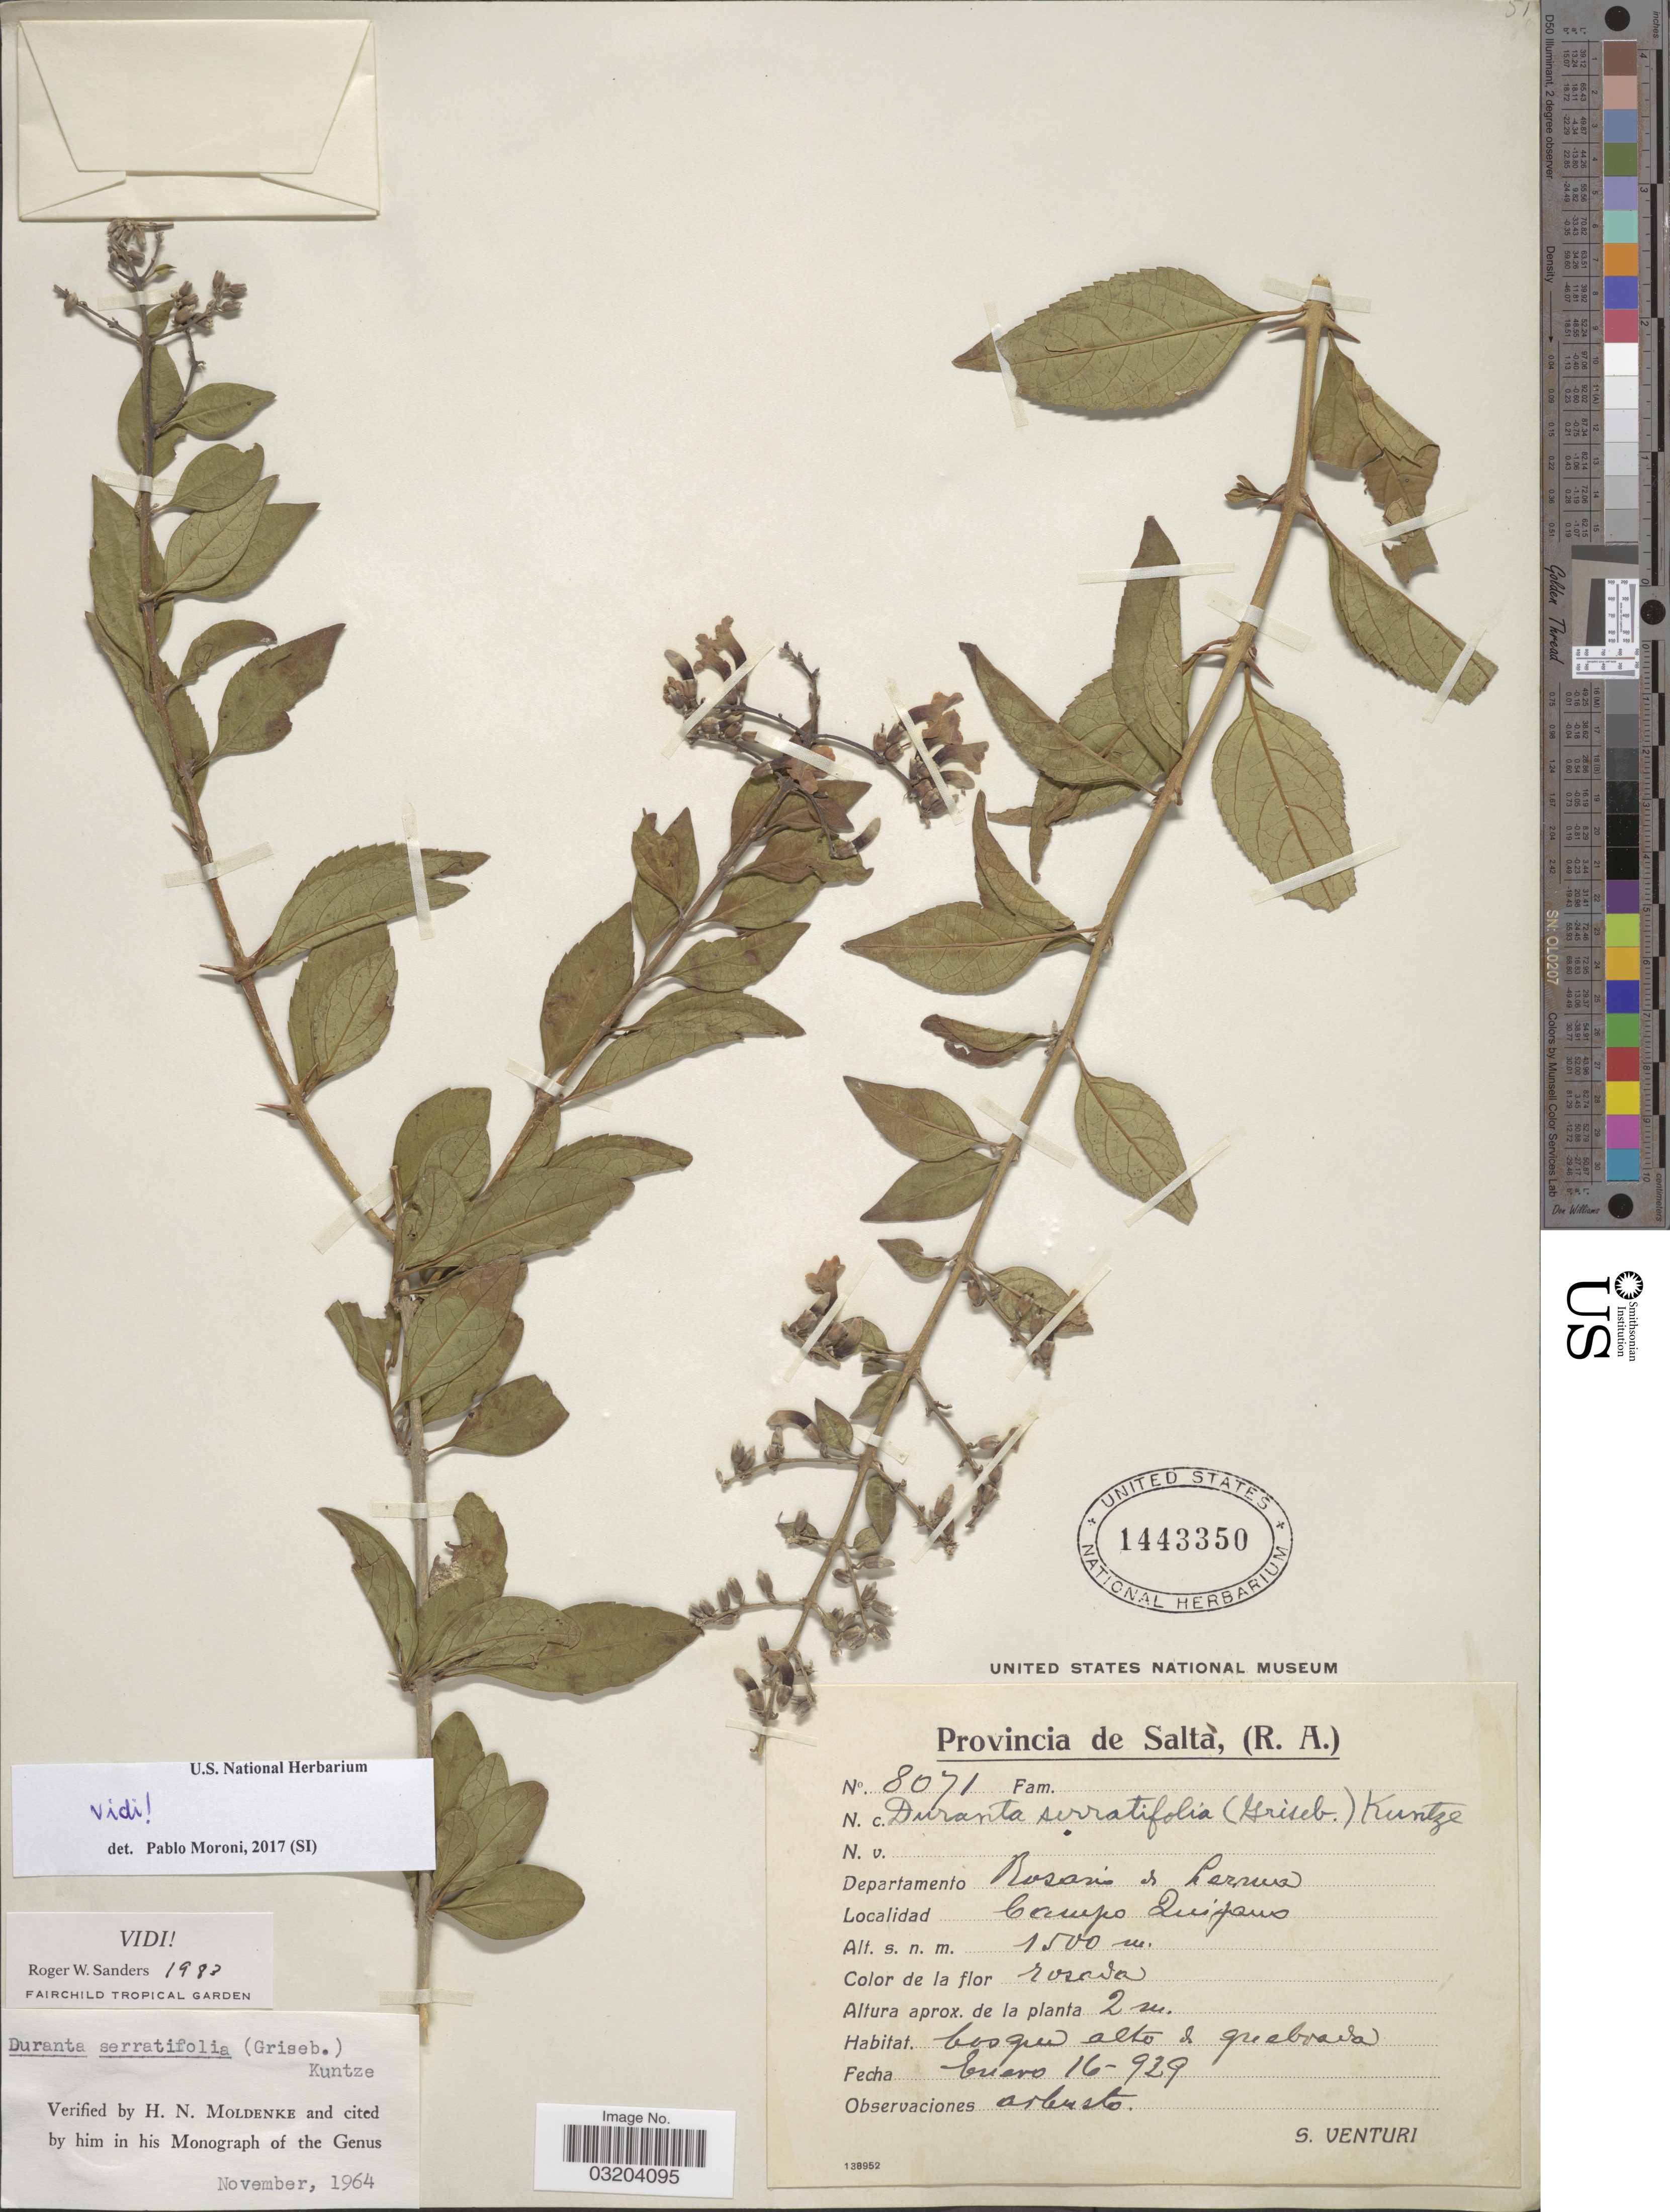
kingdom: Plantae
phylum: Tracheophyta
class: Magnoliopsida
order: Lamiales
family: Verbenaceae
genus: Duranta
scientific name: Duranta serratifolia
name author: (Griseb.) Kuntze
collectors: S. Venturi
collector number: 8071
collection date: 1929-01-16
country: Argentina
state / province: Salta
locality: Departamento Rosario de Lerma, Campo Quijano.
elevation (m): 1500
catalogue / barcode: US 1443350